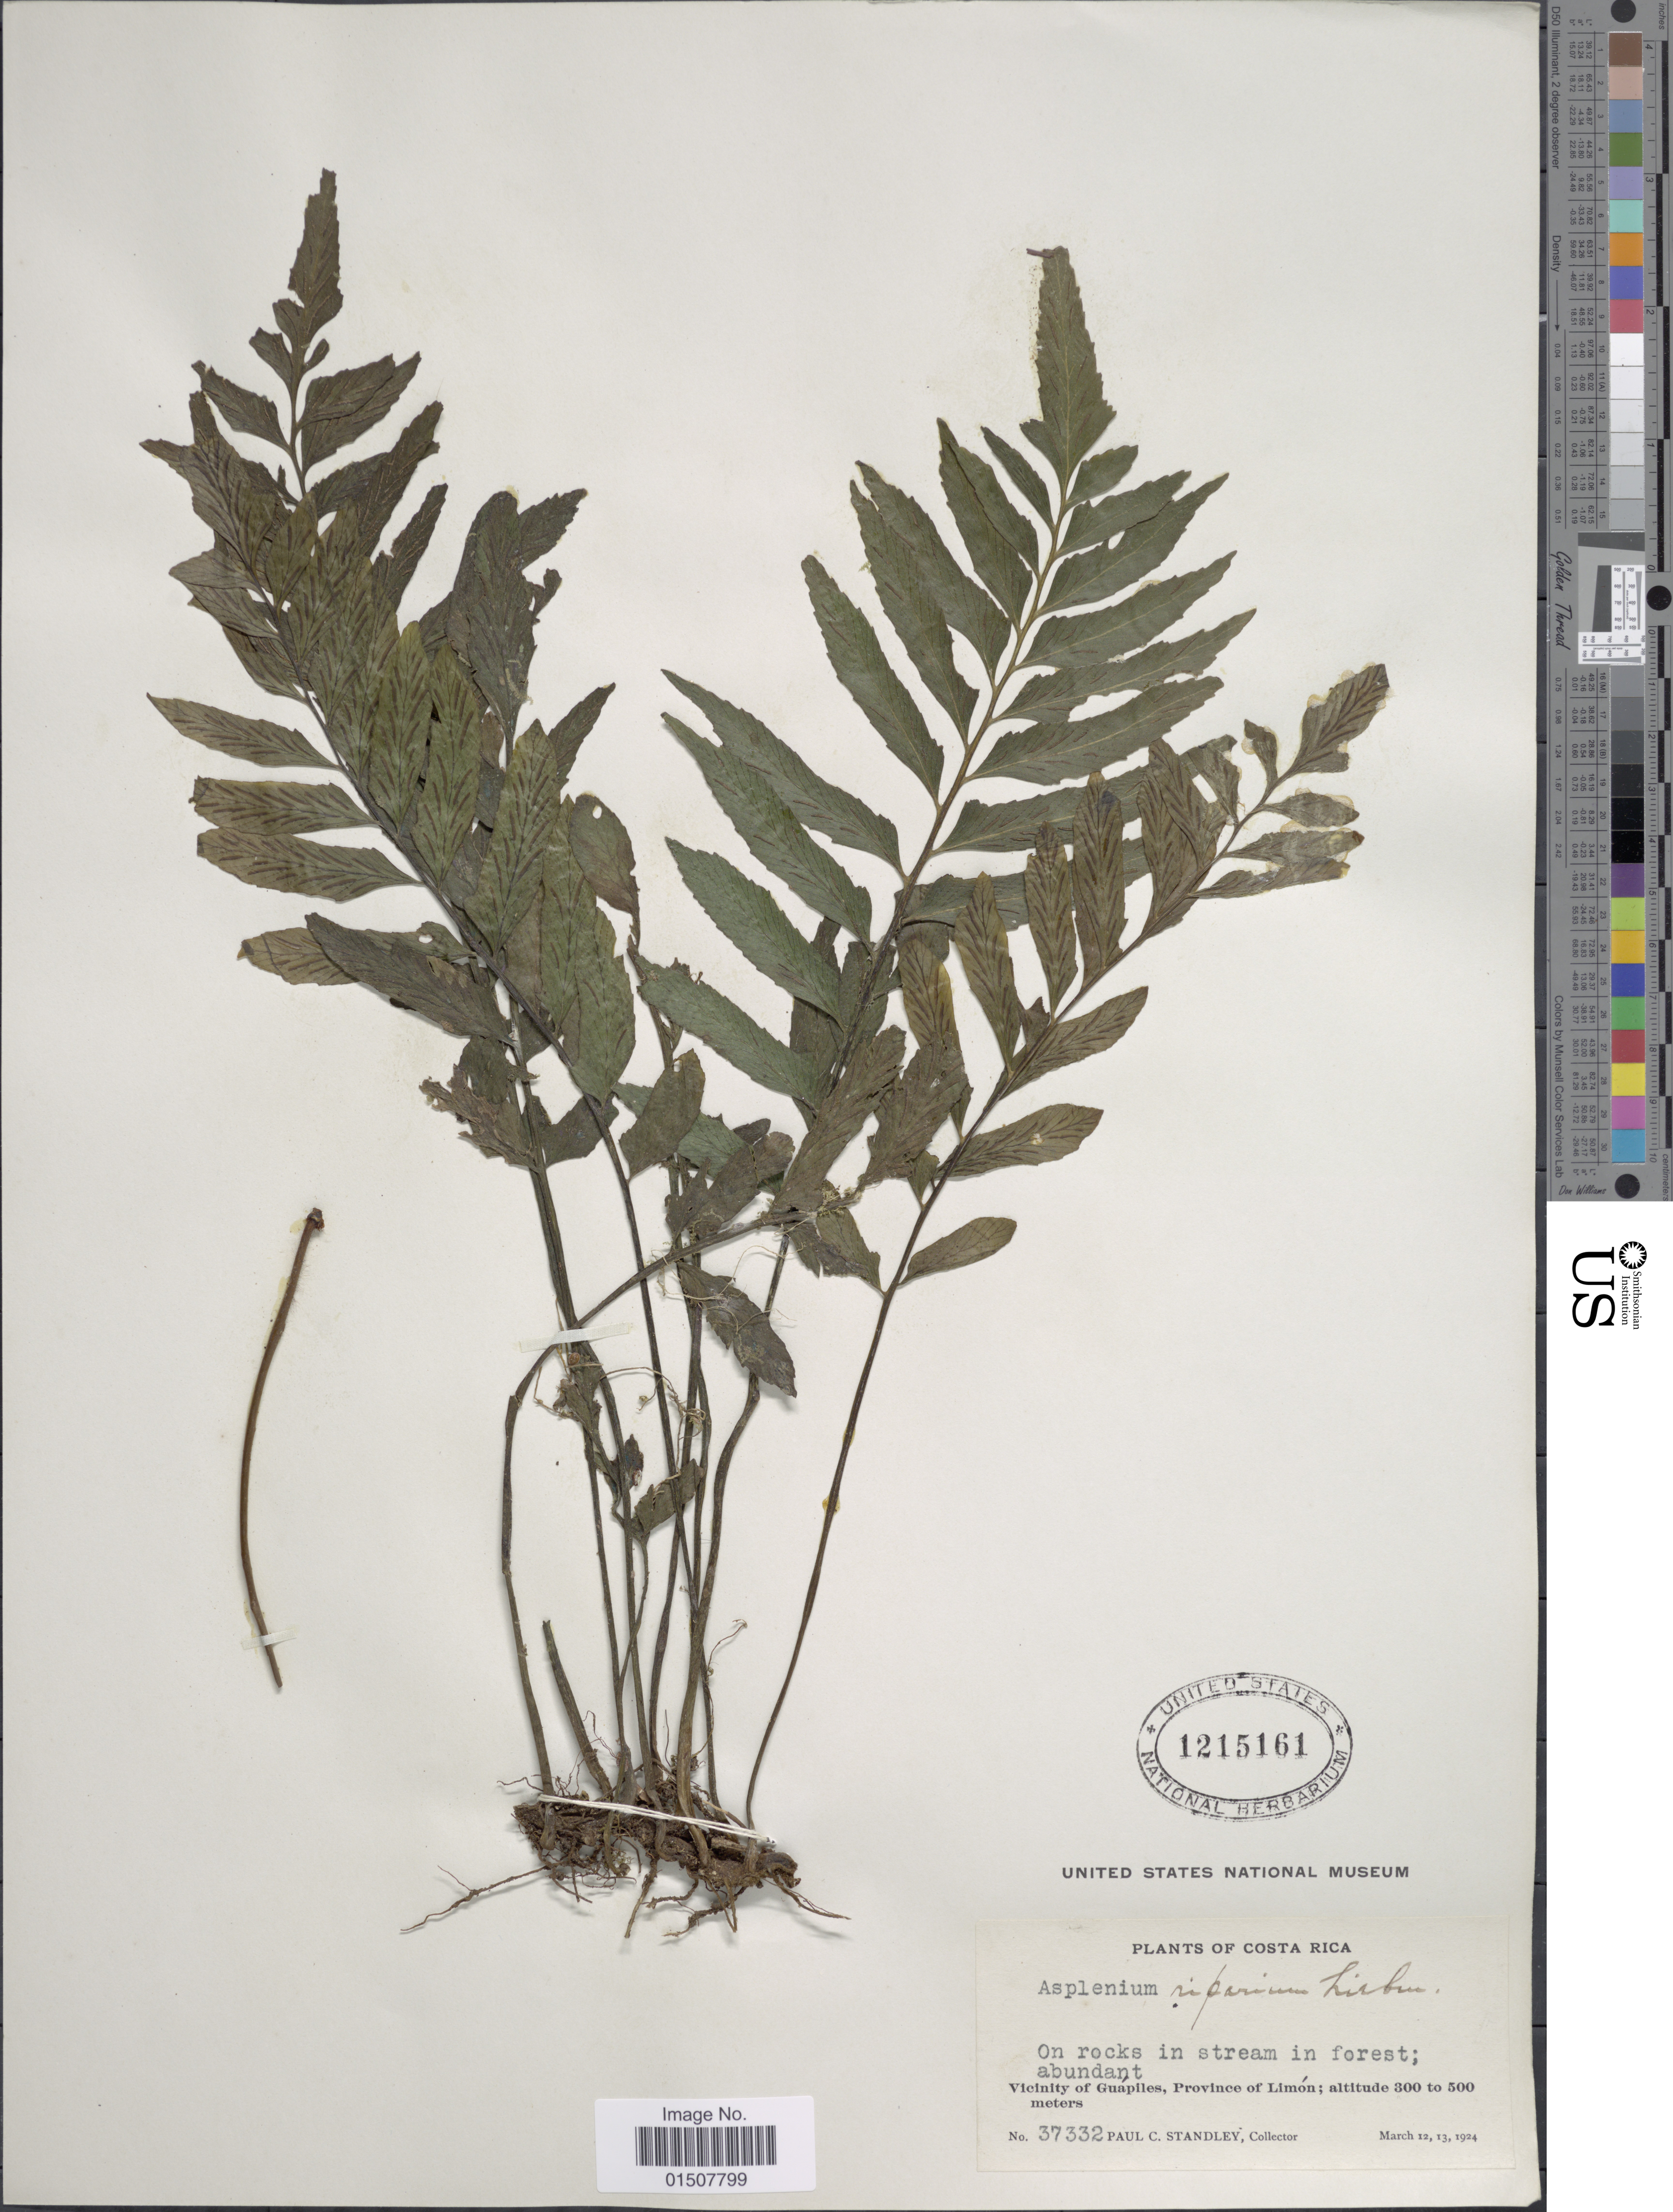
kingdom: Plantae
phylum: Tracheophyta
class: Polypodiopsida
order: Polypodiales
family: Aspleniaceae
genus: Asplenium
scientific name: Asplenium riparium Brack., nom. illeg.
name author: Brack. in Wilkes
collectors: P. C. Standley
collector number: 37332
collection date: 1924-03-12/1924-03-13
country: Costa Rica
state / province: Limón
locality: Vicinity of Guapales, Province of Limon.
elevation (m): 300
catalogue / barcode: US 1215161